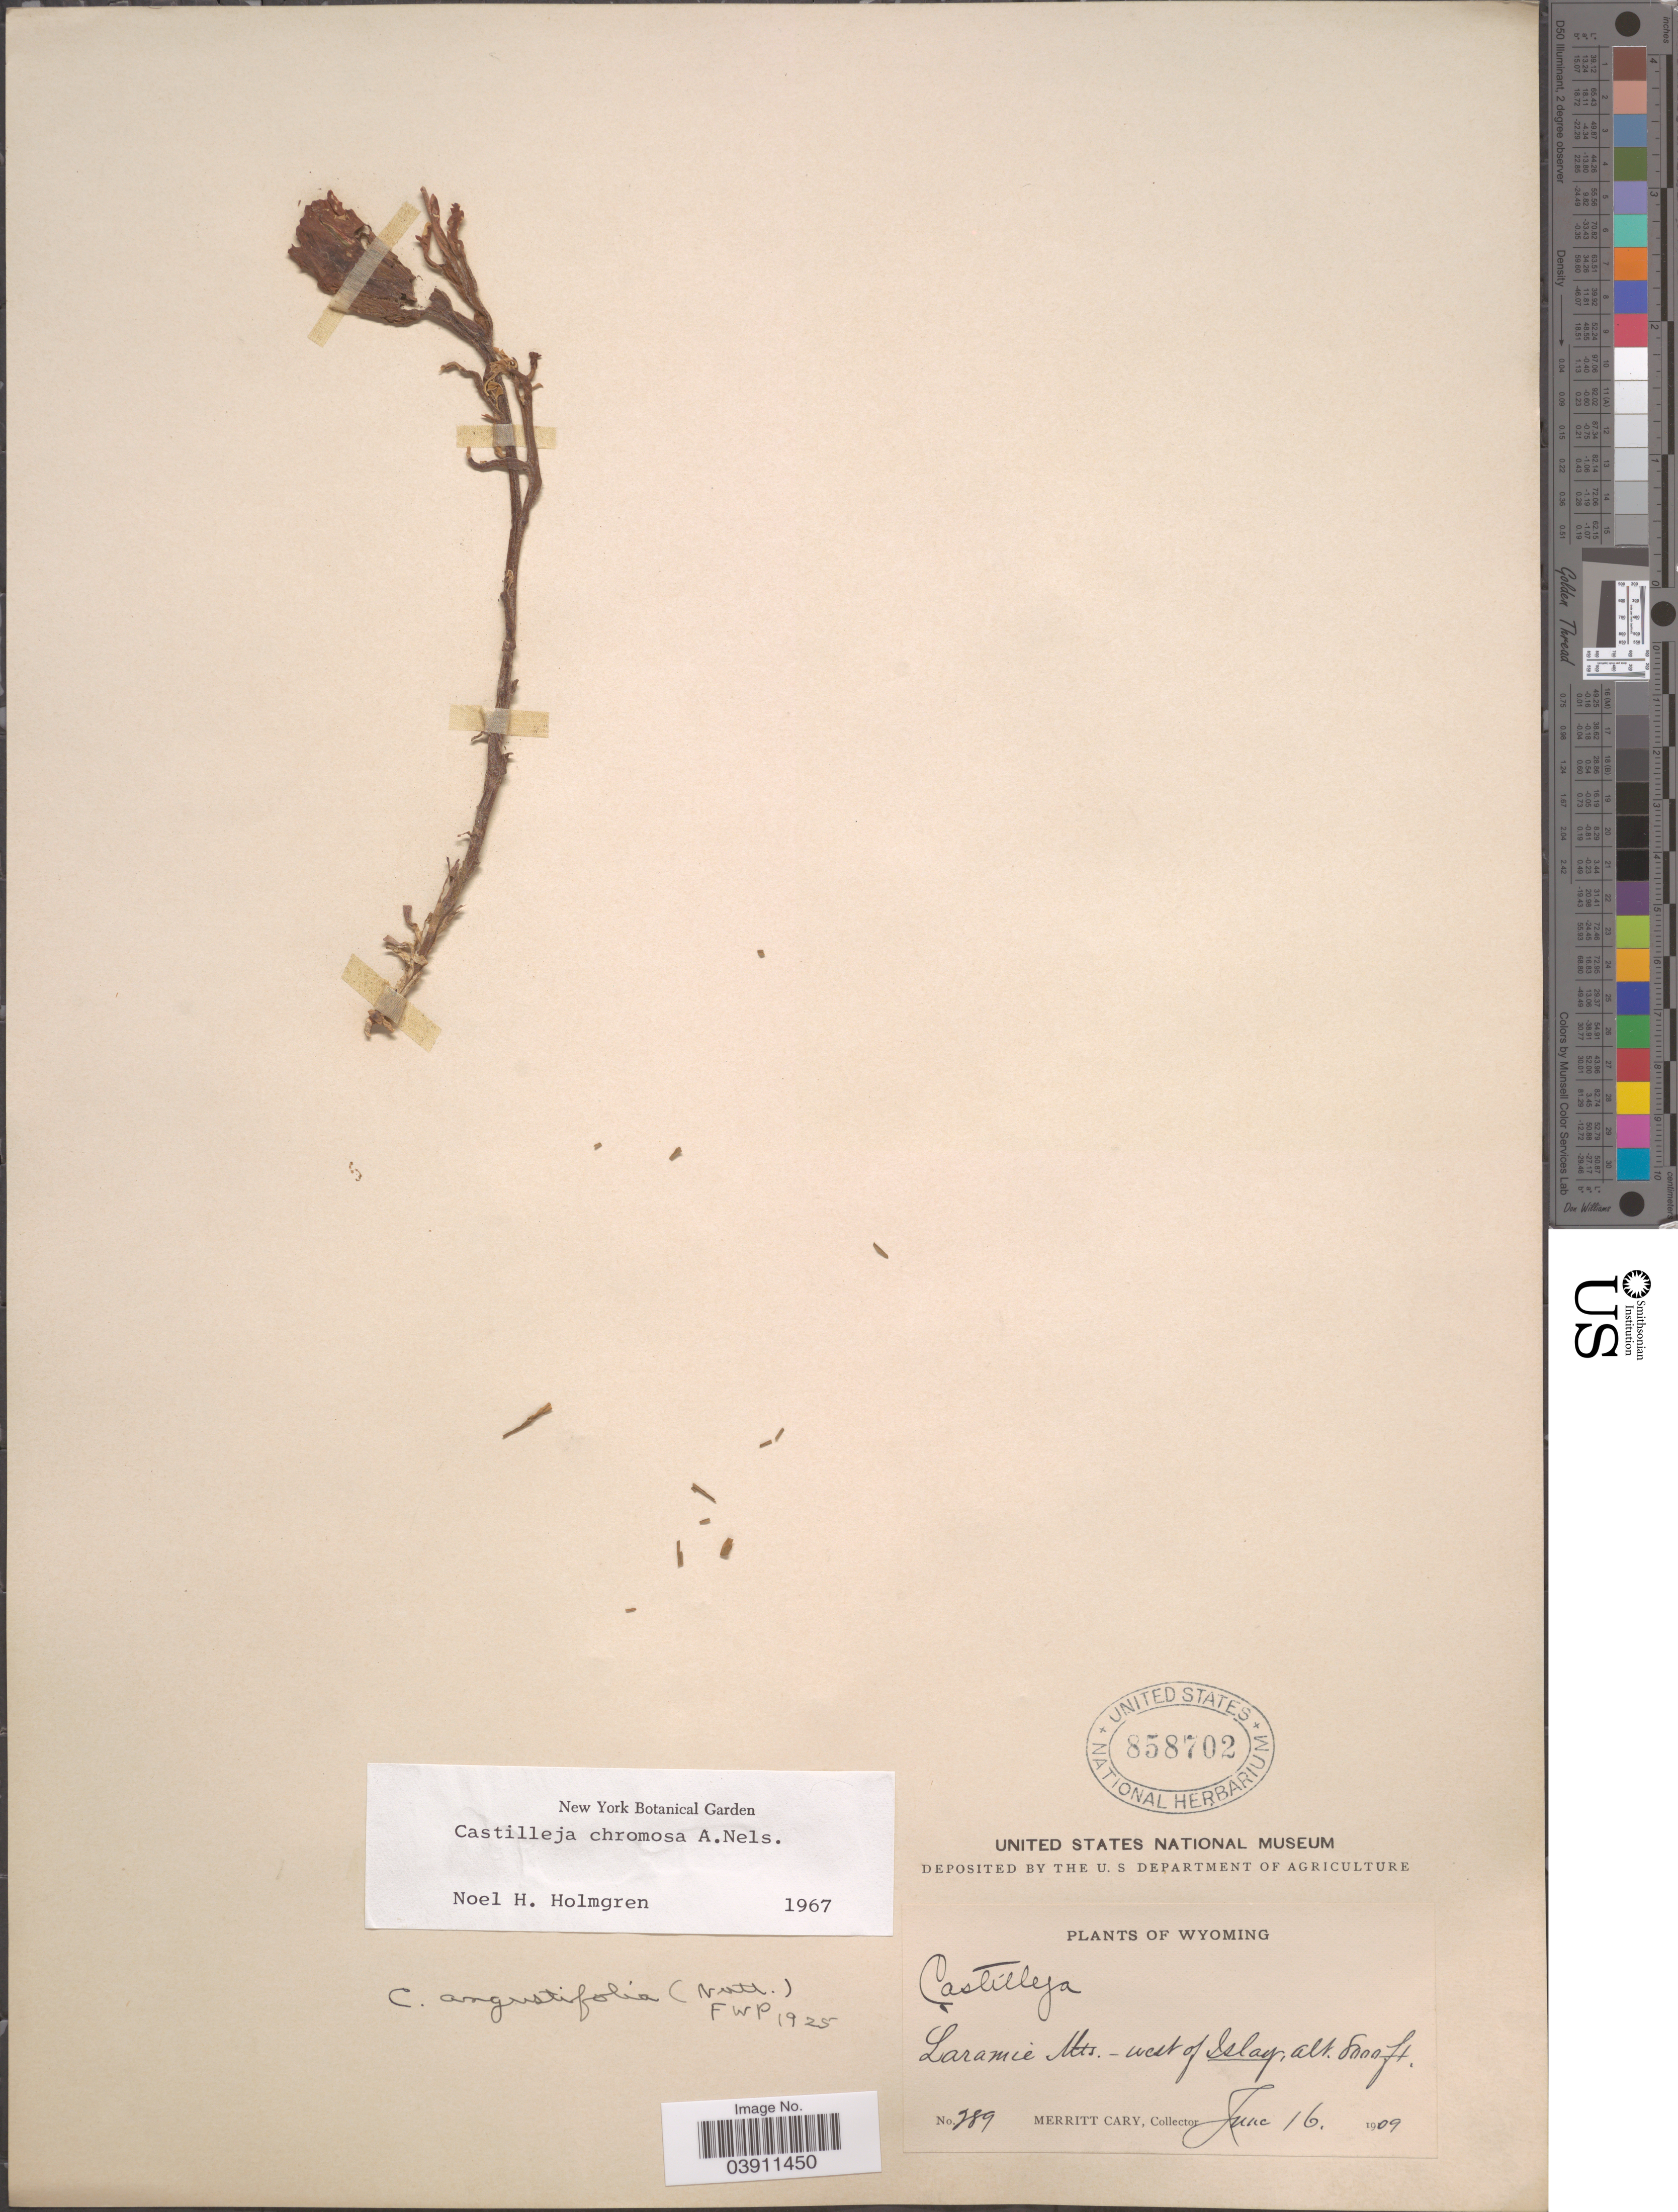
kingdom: Plantae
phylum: Tracheophyta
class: Magnoliopsida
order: Lamiales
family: Orobanchaceae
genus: Castilleja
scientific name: Castilleja chromosa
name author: A. Nelson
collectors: M. Cary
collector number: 289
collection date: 1909-06-16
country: United States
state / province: Wyoming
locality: Laramie Mts. - west of Islay.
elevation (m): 2438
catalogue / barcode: US 858702